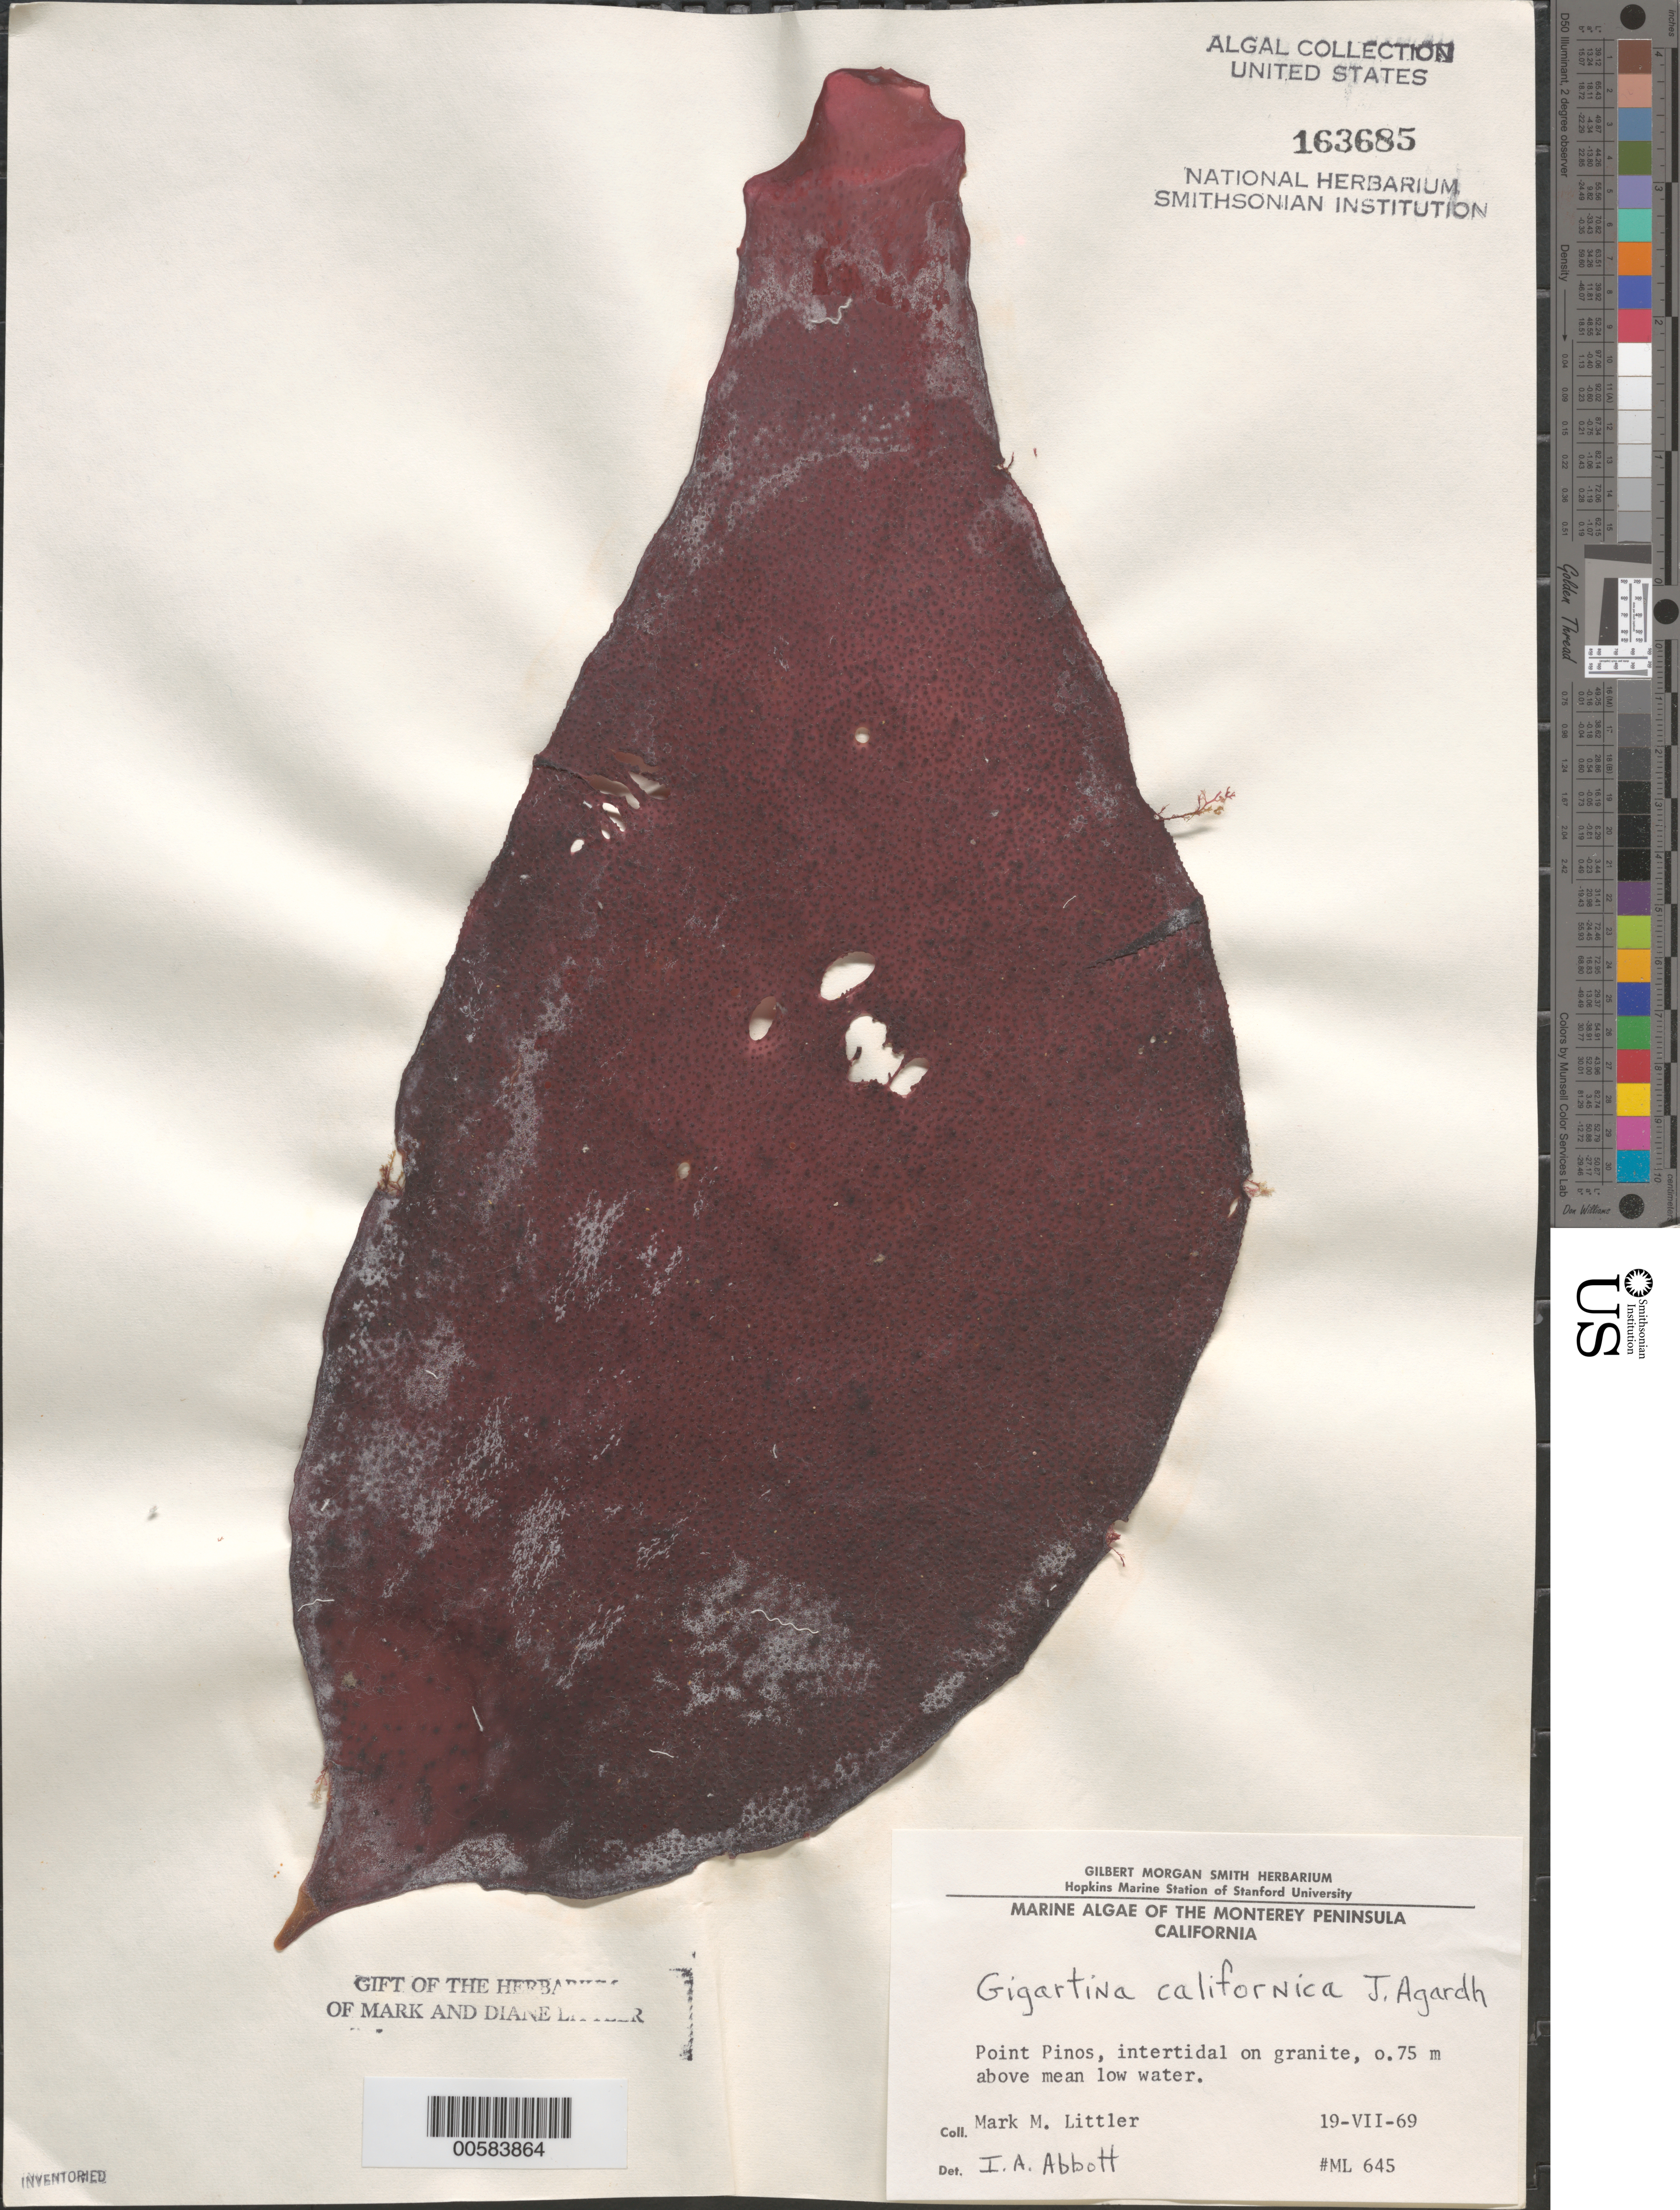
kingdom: Plantae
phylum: Rhodophyta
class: Florideophyceae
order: Gigartinales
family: Gigartinaceae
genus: Chondracanthus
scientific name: Chondracanthus corymbiferus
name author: (Kütz.) Guiry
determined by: Algae name updating Project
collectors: M. M. Littler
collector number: ML 645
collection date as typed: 19 Jul 1969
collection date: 1969-07-19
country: United States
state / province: California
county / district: Monterey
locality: Point Pinos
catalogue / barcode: US 163685